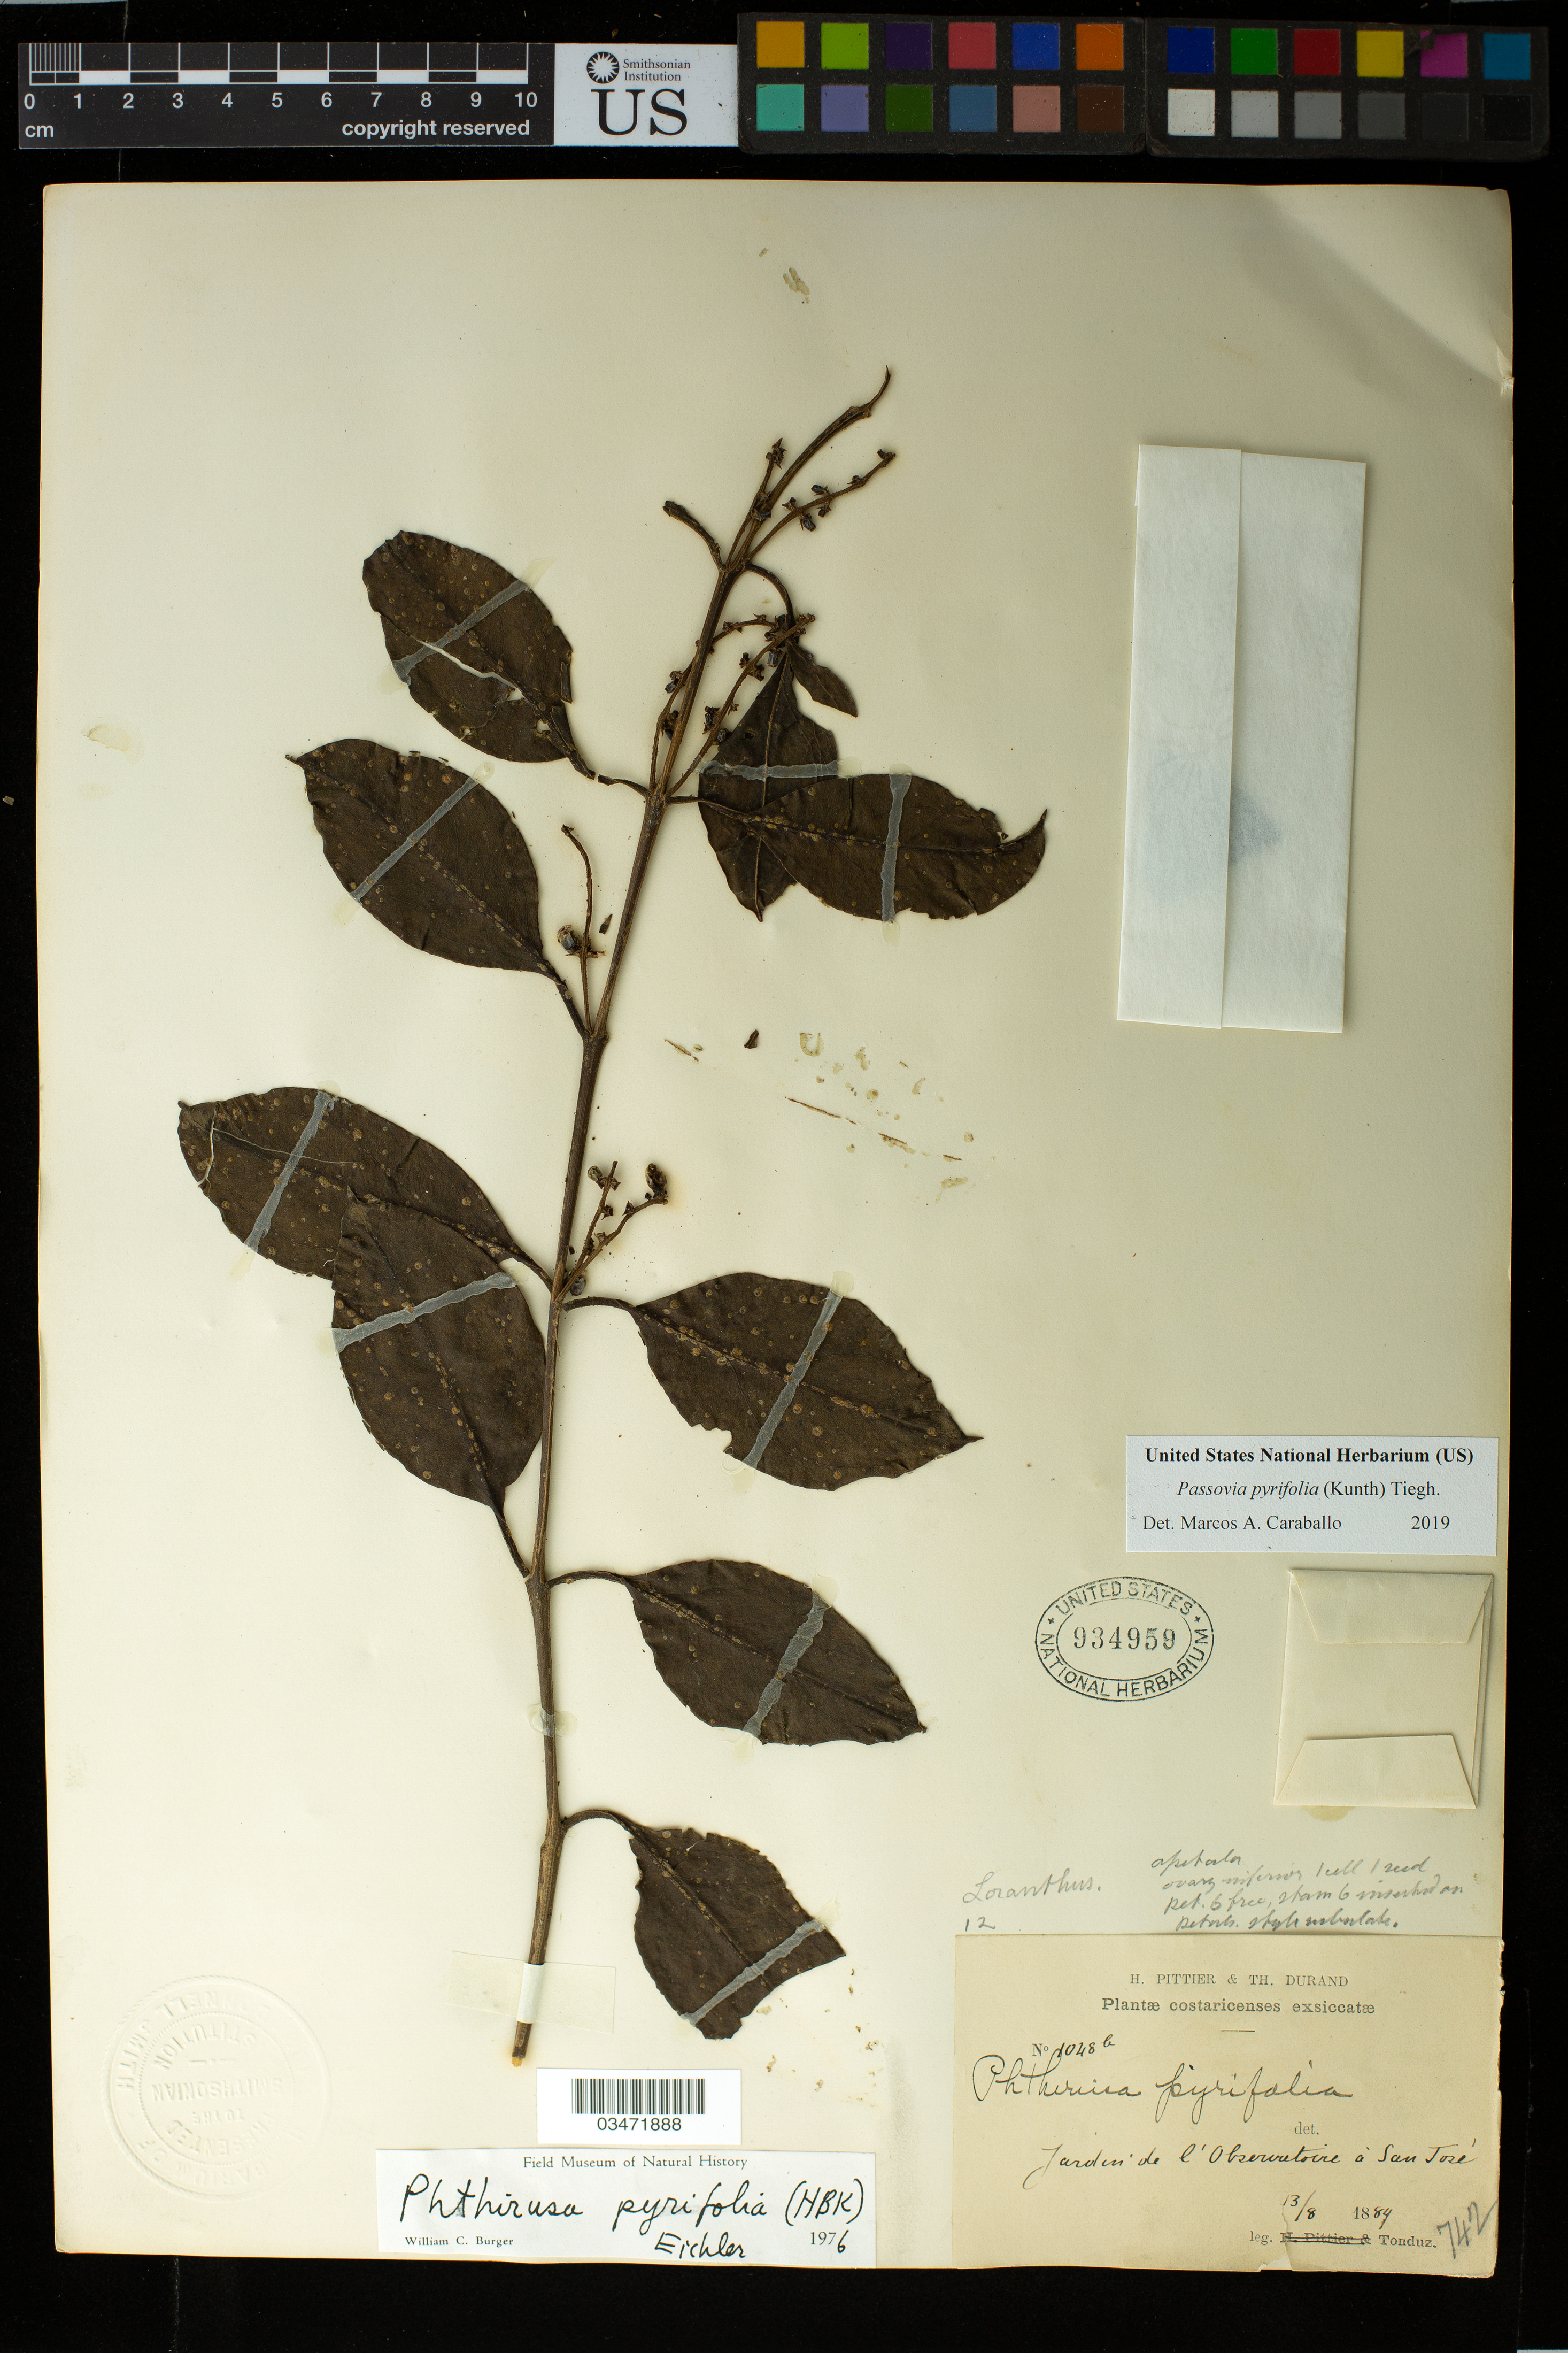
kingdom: Plantae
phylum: Tracheophyta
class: Magnoliopsida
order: Santalales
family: Loranthaceae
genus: Passovia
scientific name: Passovia pyrifolia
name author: (Kunth) Tiegh.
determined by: Caraballo-Ortiz, Marcos A., (MISS), University of Mississippi (UNITED STATES)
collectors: A. Tonduz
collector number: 1048 b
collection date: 1889-08-13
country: Costa Rica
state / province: San José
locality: Jardin de l'Observatoire à San José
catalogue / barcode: US 934959